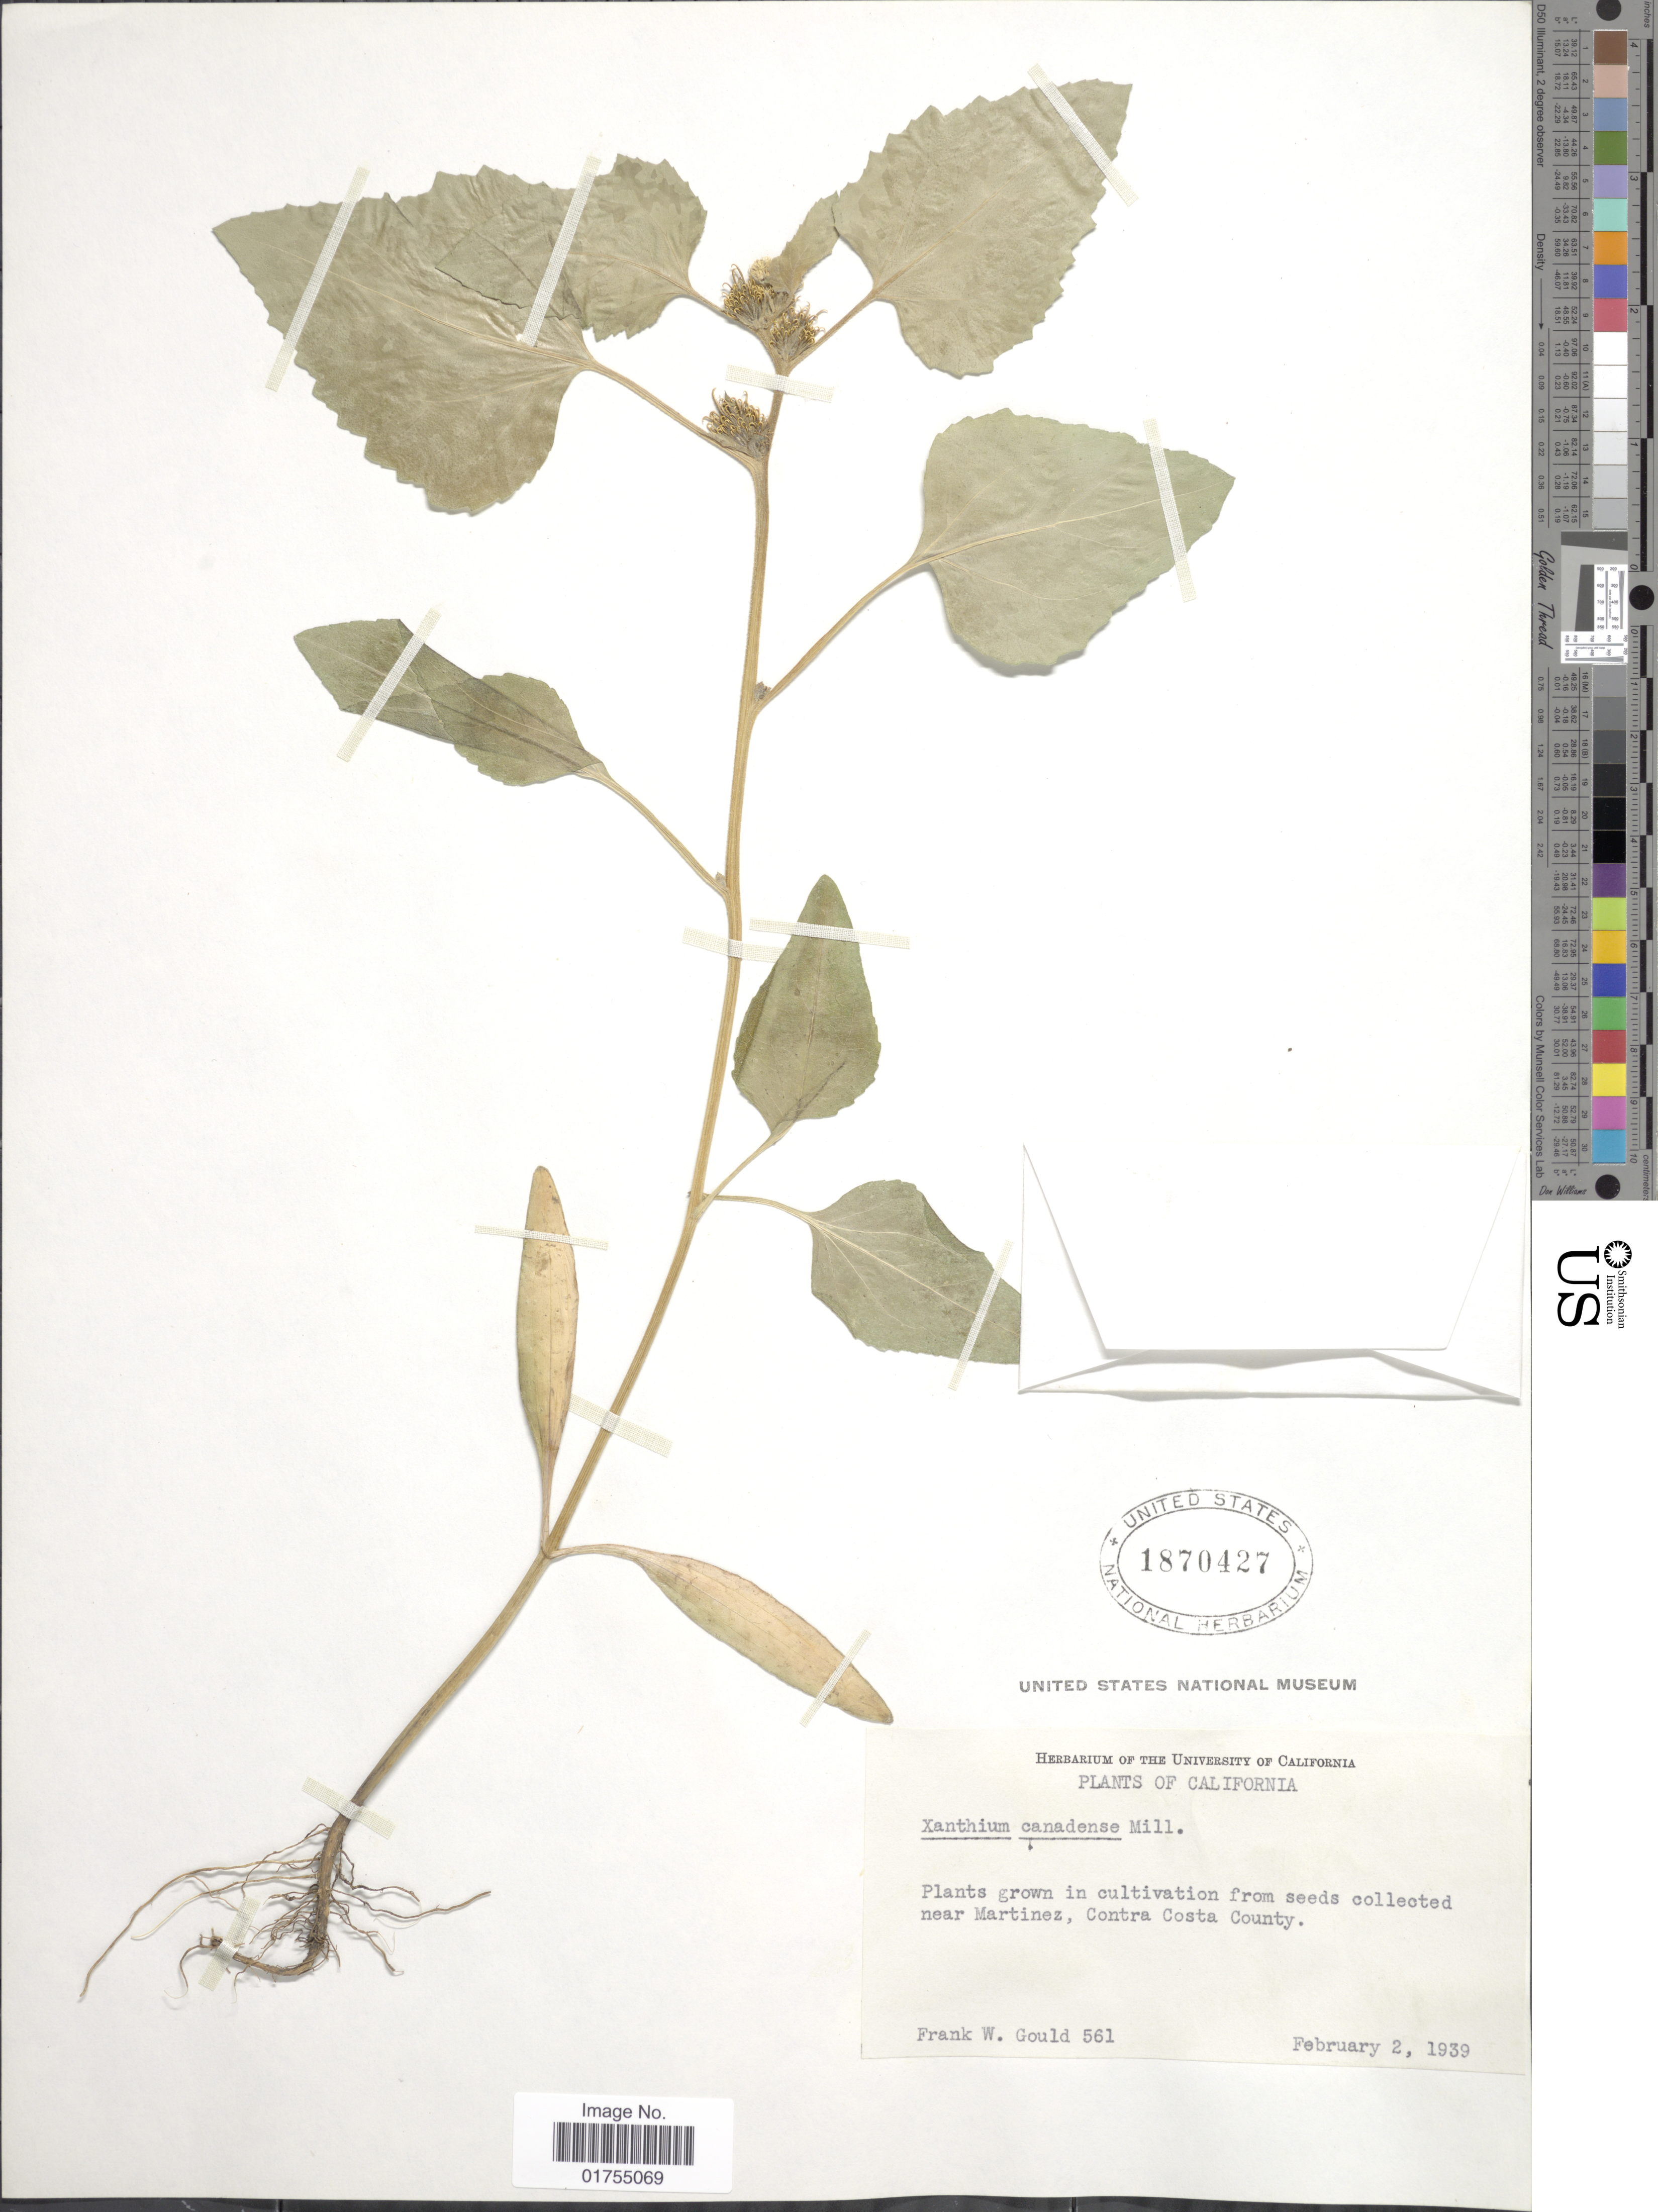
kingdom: Plantae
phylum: Tracheophyta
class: Magnoliopsida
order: Asterales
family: Asteraceae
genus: Xanthium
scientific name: Xanthium californicum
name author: Greene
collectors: F. W. Gould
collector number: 561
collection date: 1939-02-02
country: United States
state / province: California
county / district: Contra Costa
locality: Near Martinez Contra Costa County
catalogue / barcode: US 1870427